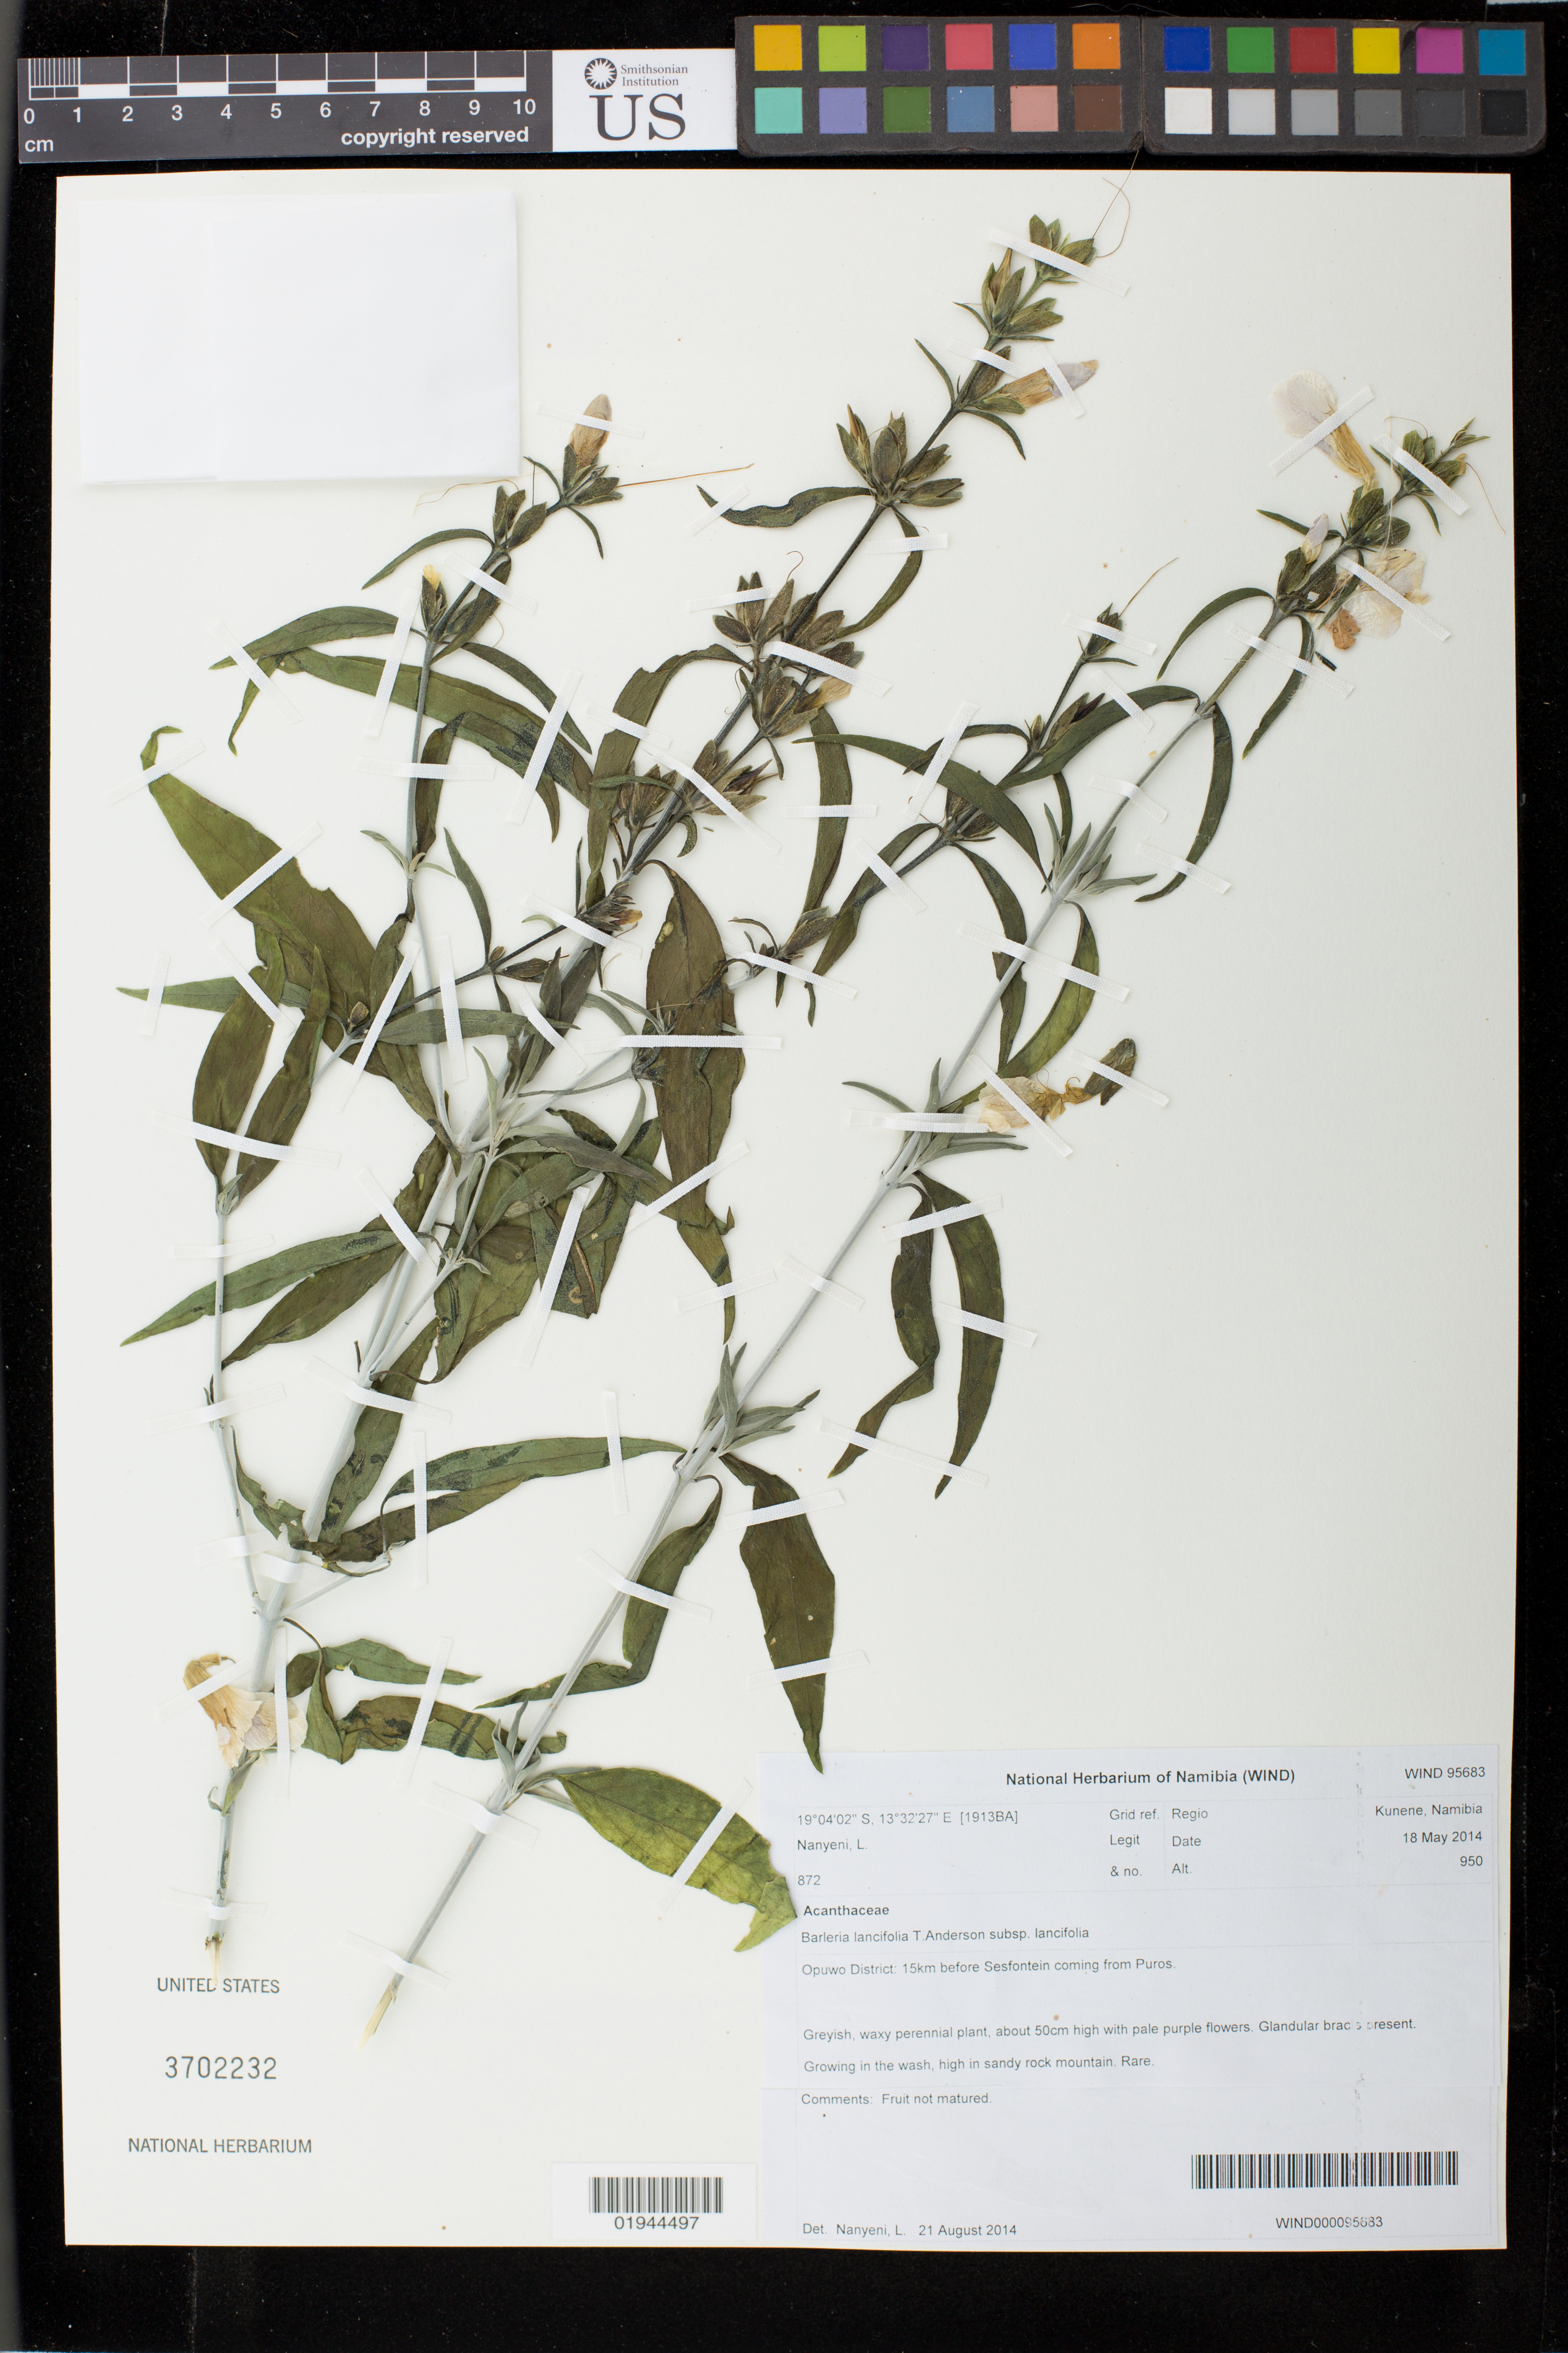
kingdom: Plantae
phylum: Tracheophyta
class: Magnoliopsida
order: Lamiales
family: Acanthaceae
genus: Barleria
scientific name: Barleria lancifolia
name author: T. Anderson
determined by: Nanyeni, L.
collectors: L. Nanyeni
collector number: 872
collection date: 2014-05-18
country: Namibia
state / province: Kunene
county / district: Opuwo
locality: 15 km before Sesfontein coming from Puros.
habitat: Growing in the wash, high in sandy rock mountain. Rare.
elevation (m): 950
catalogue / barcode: US 3702232